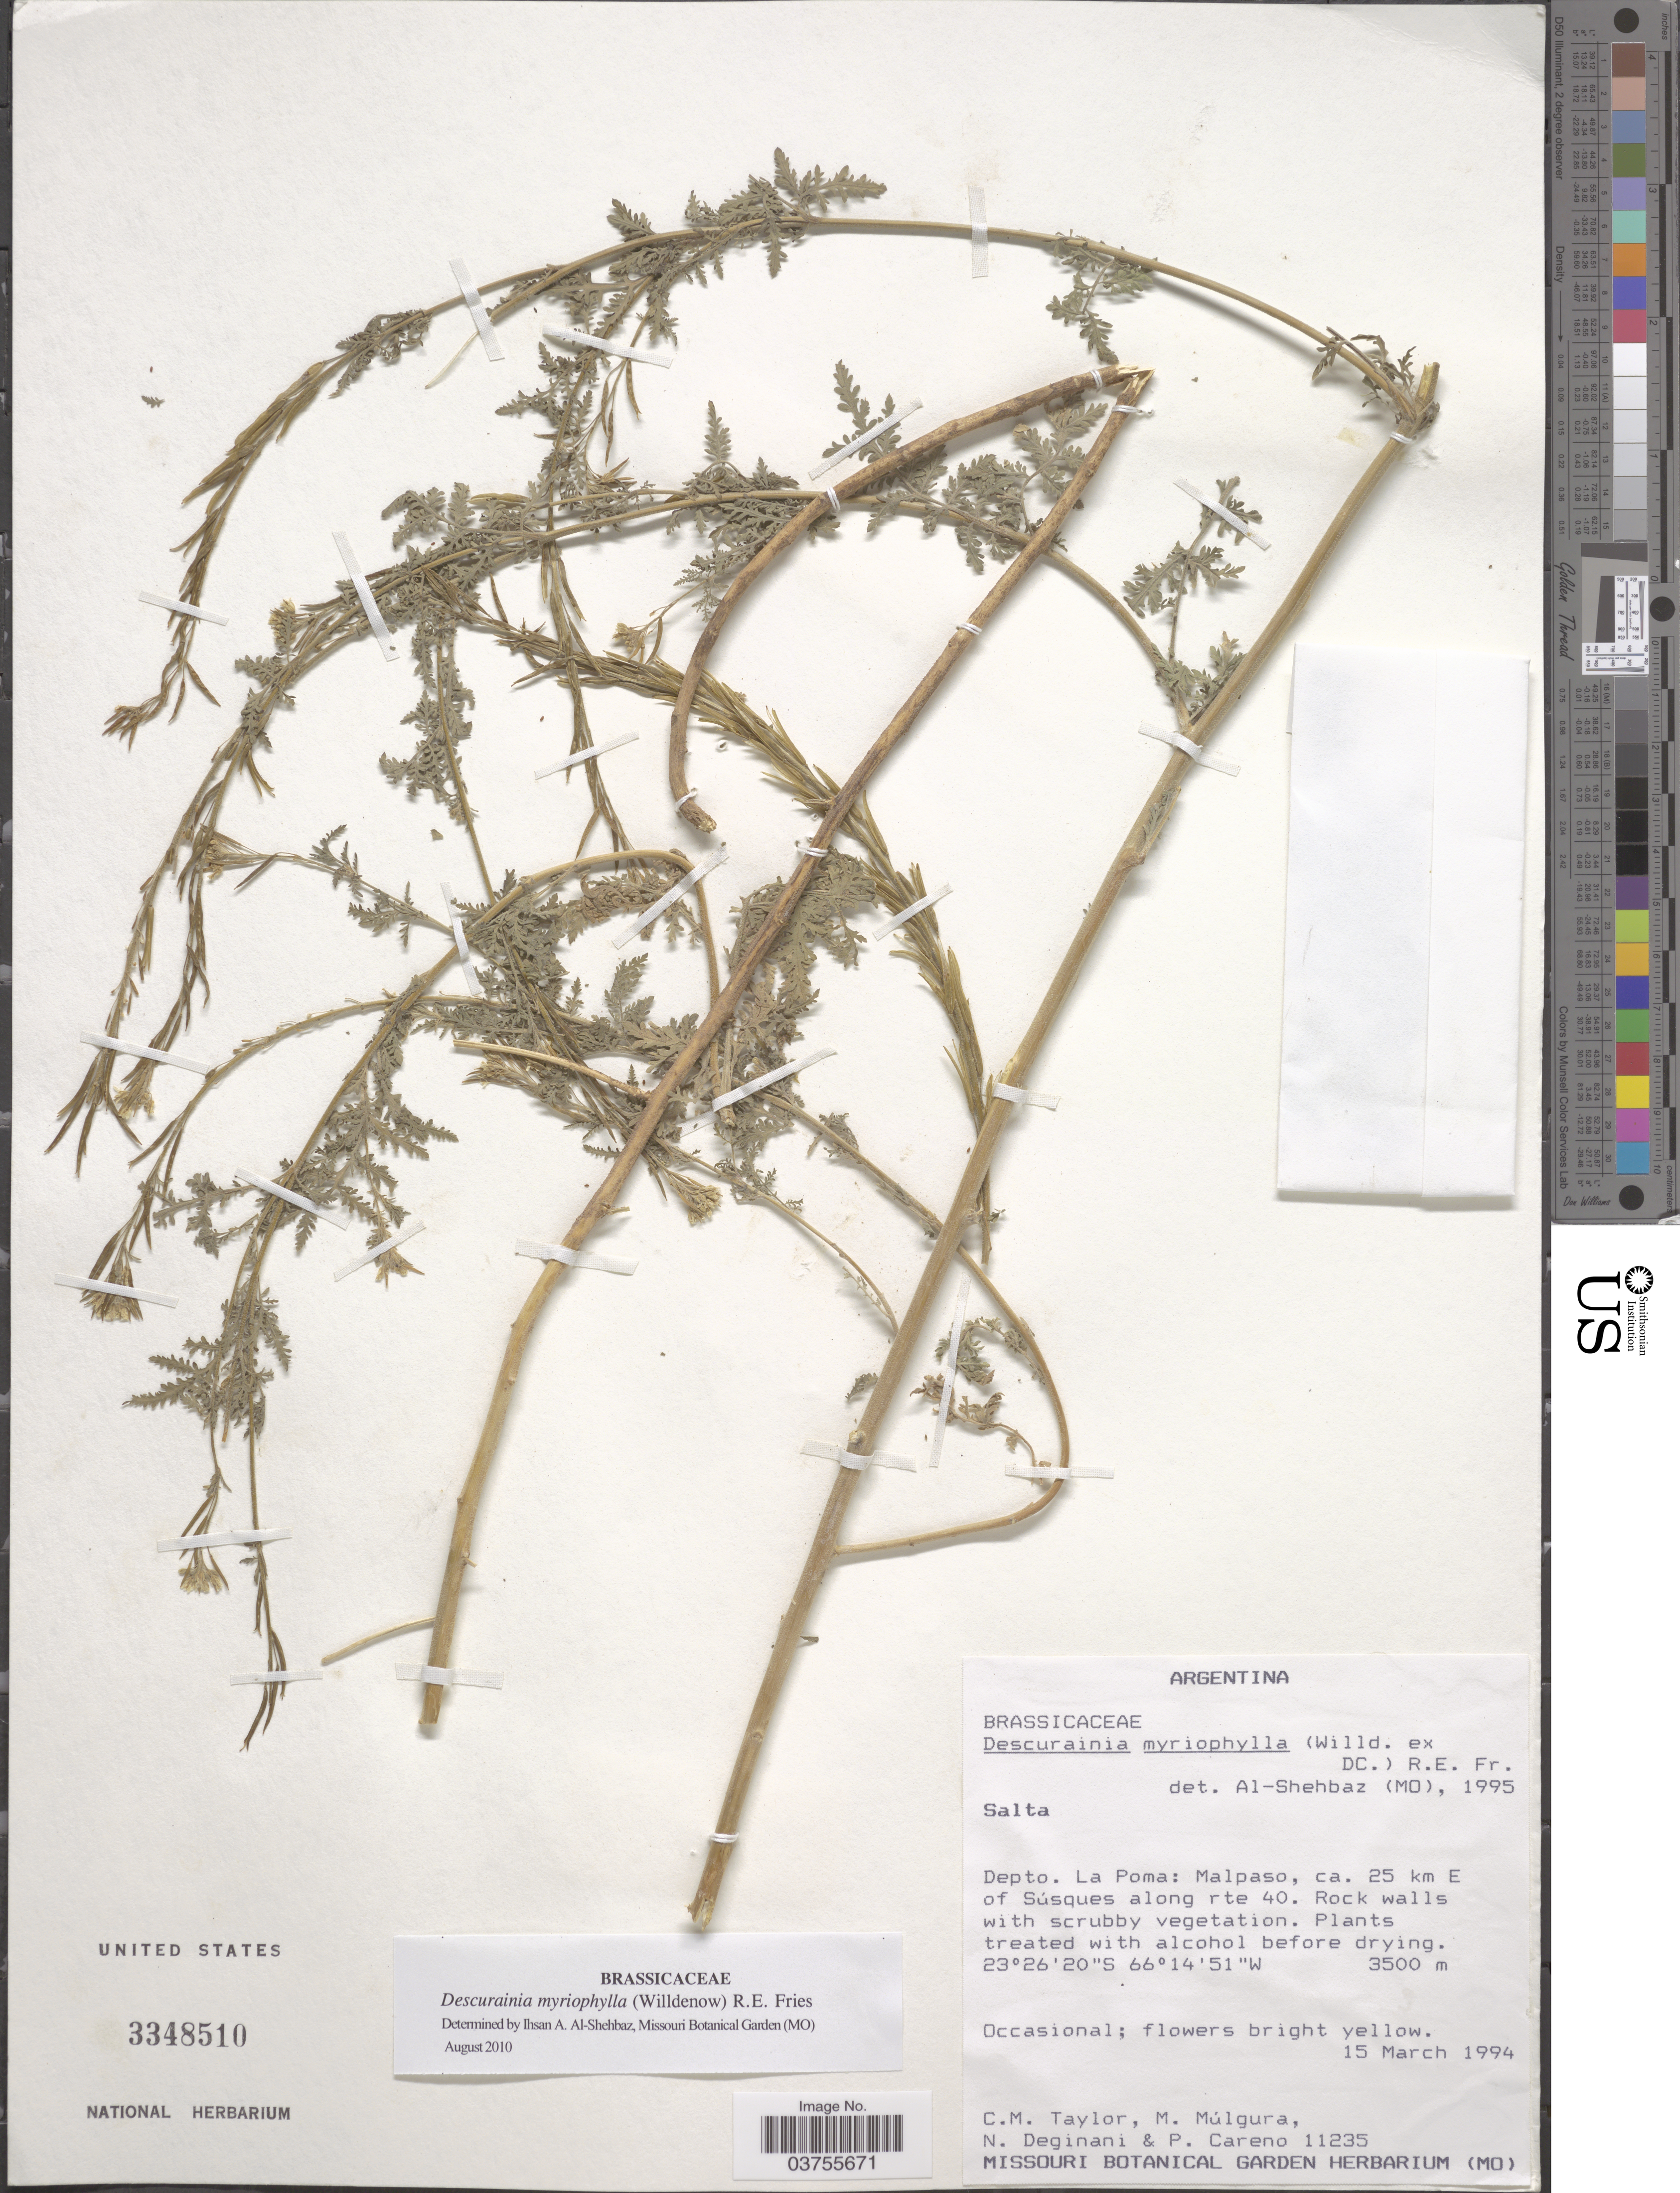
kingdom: Plantae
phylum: Tracheophyta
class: Magnoliopsida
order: Brassicales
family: Brassicaceae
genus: Descurainia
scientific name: Descurainia myriophylla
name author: (Willd.) R.E. Fr.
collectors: C. M. Taylor, M. Múlgura, N. Deginani & P. Careno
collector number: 11235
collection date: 1994-03-15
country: Argentina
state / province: Salta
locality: Depto. La Poma: Malpaso, ca. 25 km E of Súsques along rte 40.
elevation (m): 3500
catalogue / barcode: US 3348510